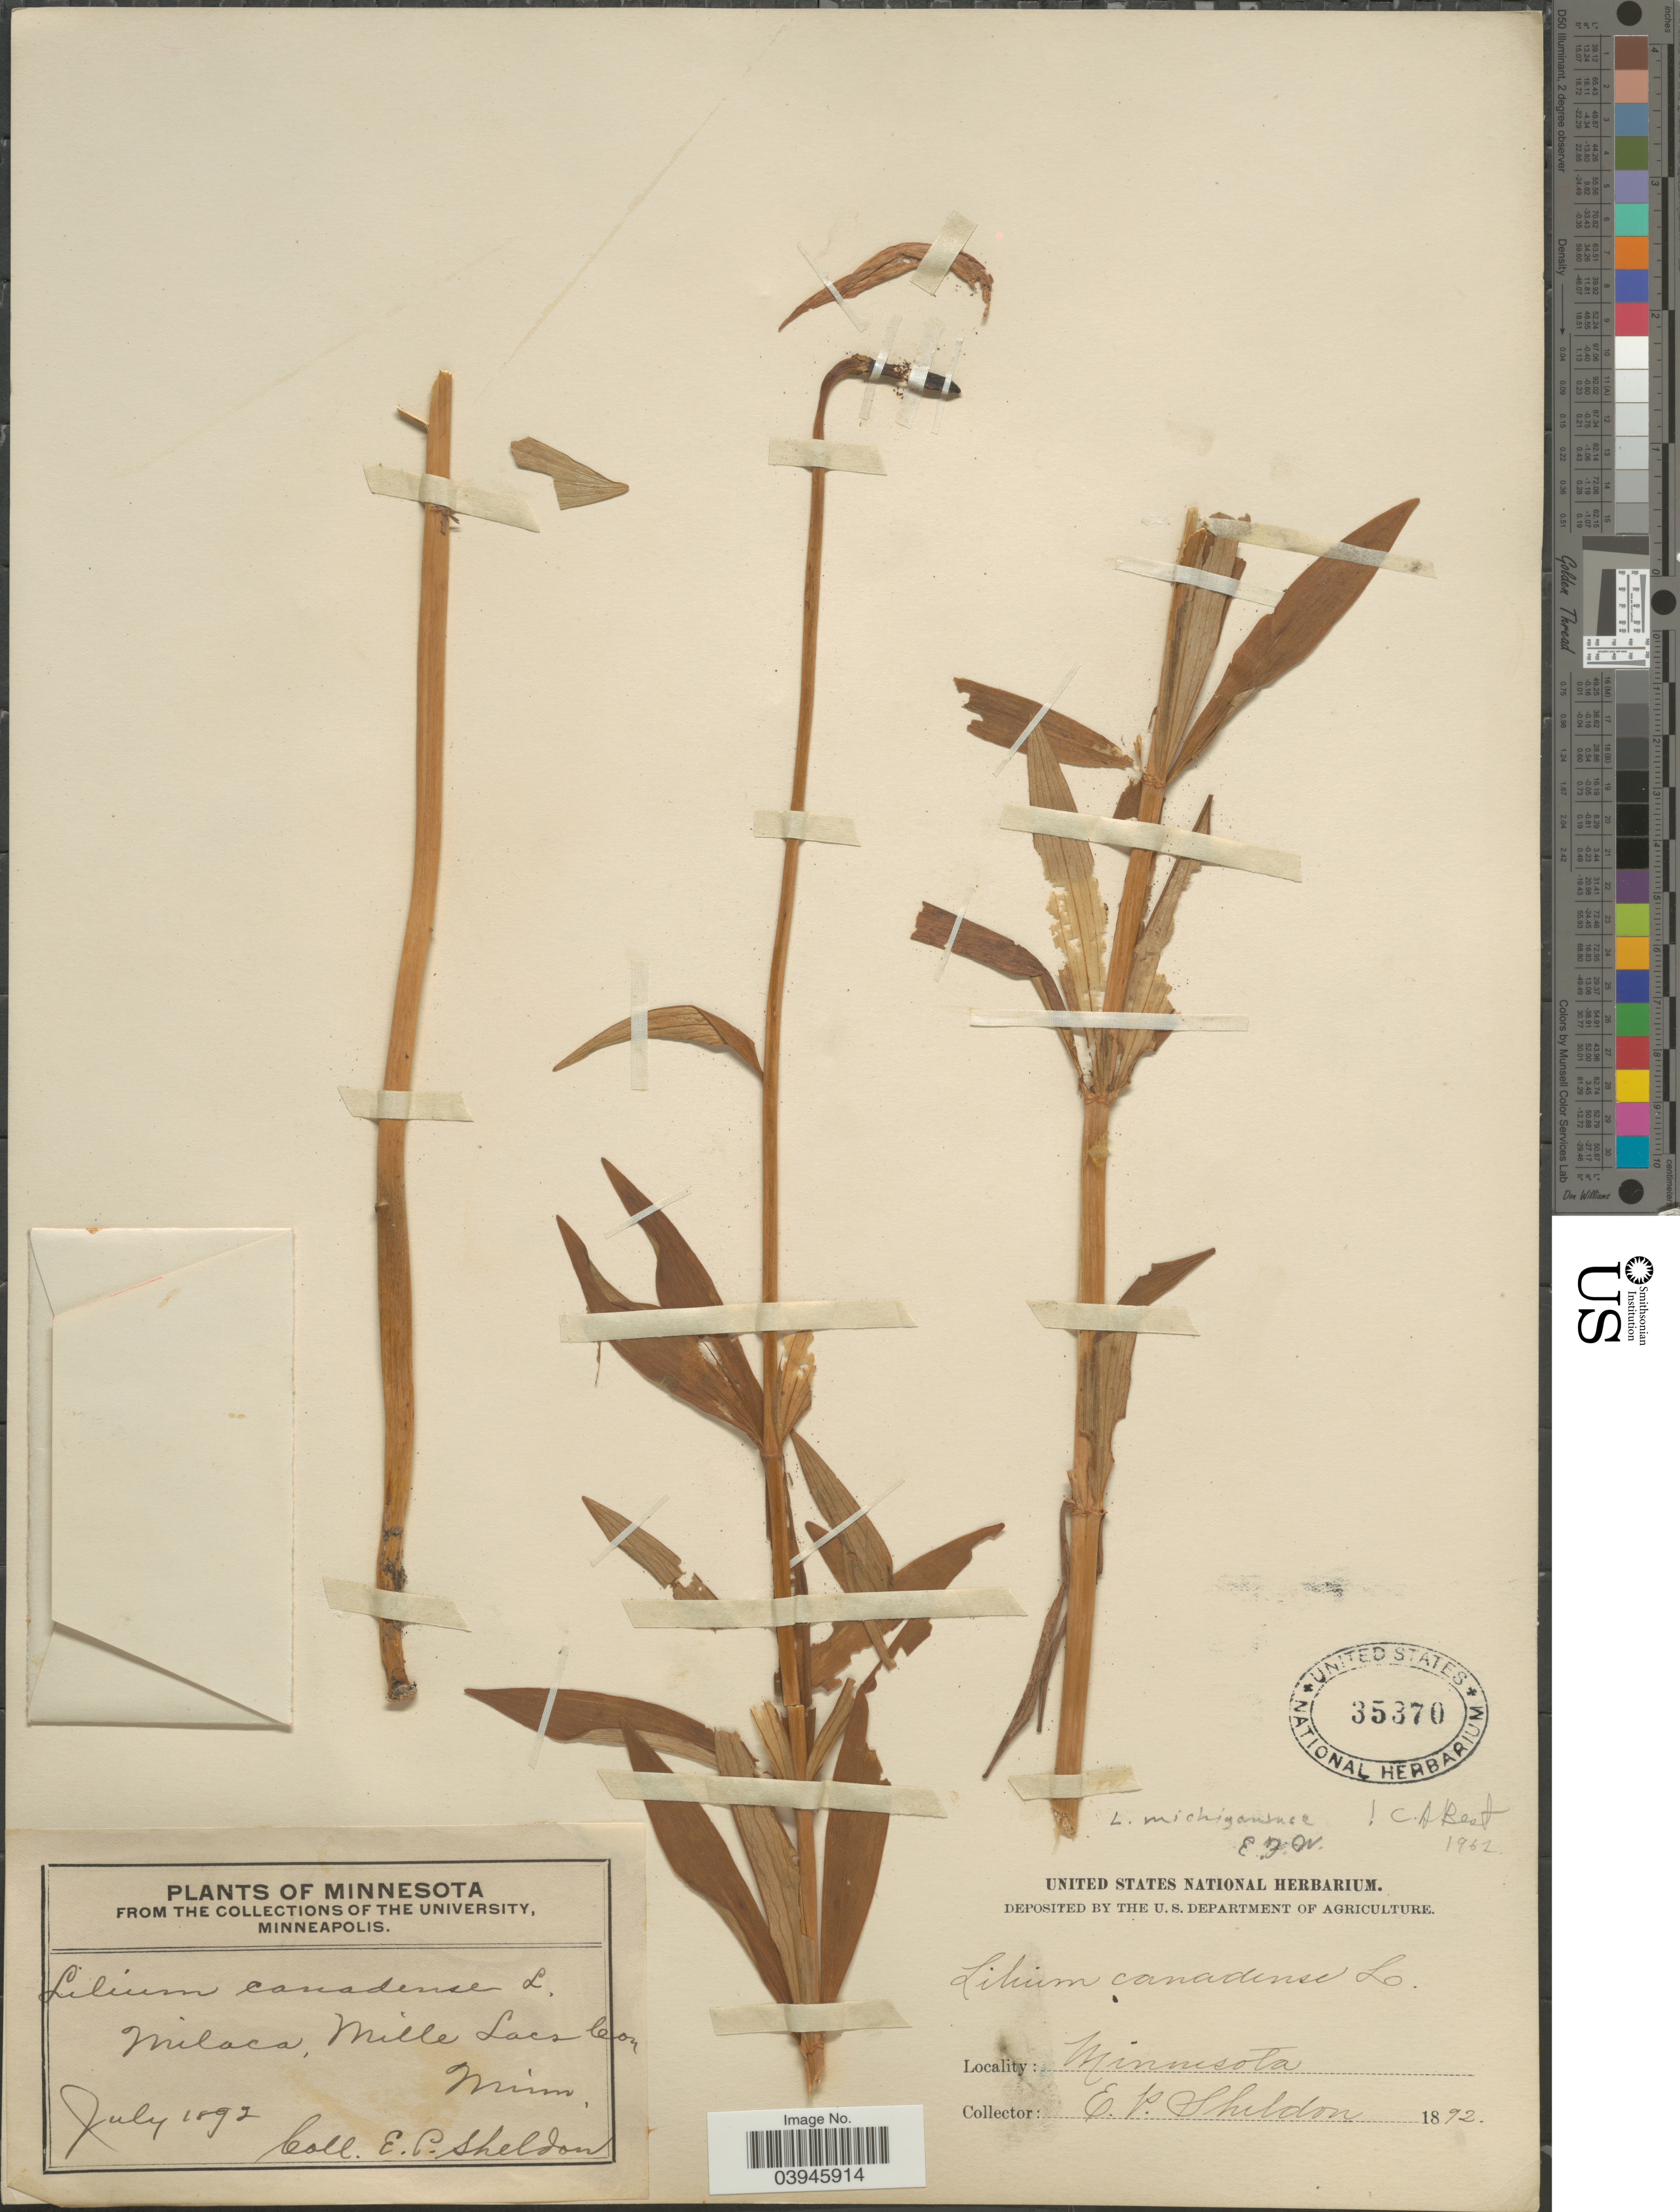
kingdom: Plantae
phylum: Tracheophyta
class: Liliopsida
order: Liliales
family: Liliaceae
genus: Lilium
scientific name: Lilium michiganense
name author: Farw.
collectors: E. P. Sheldon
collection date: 1892-07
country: United States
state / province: Minnesota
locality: Miloca, Mille Lacs Co.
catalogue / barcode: US 35370